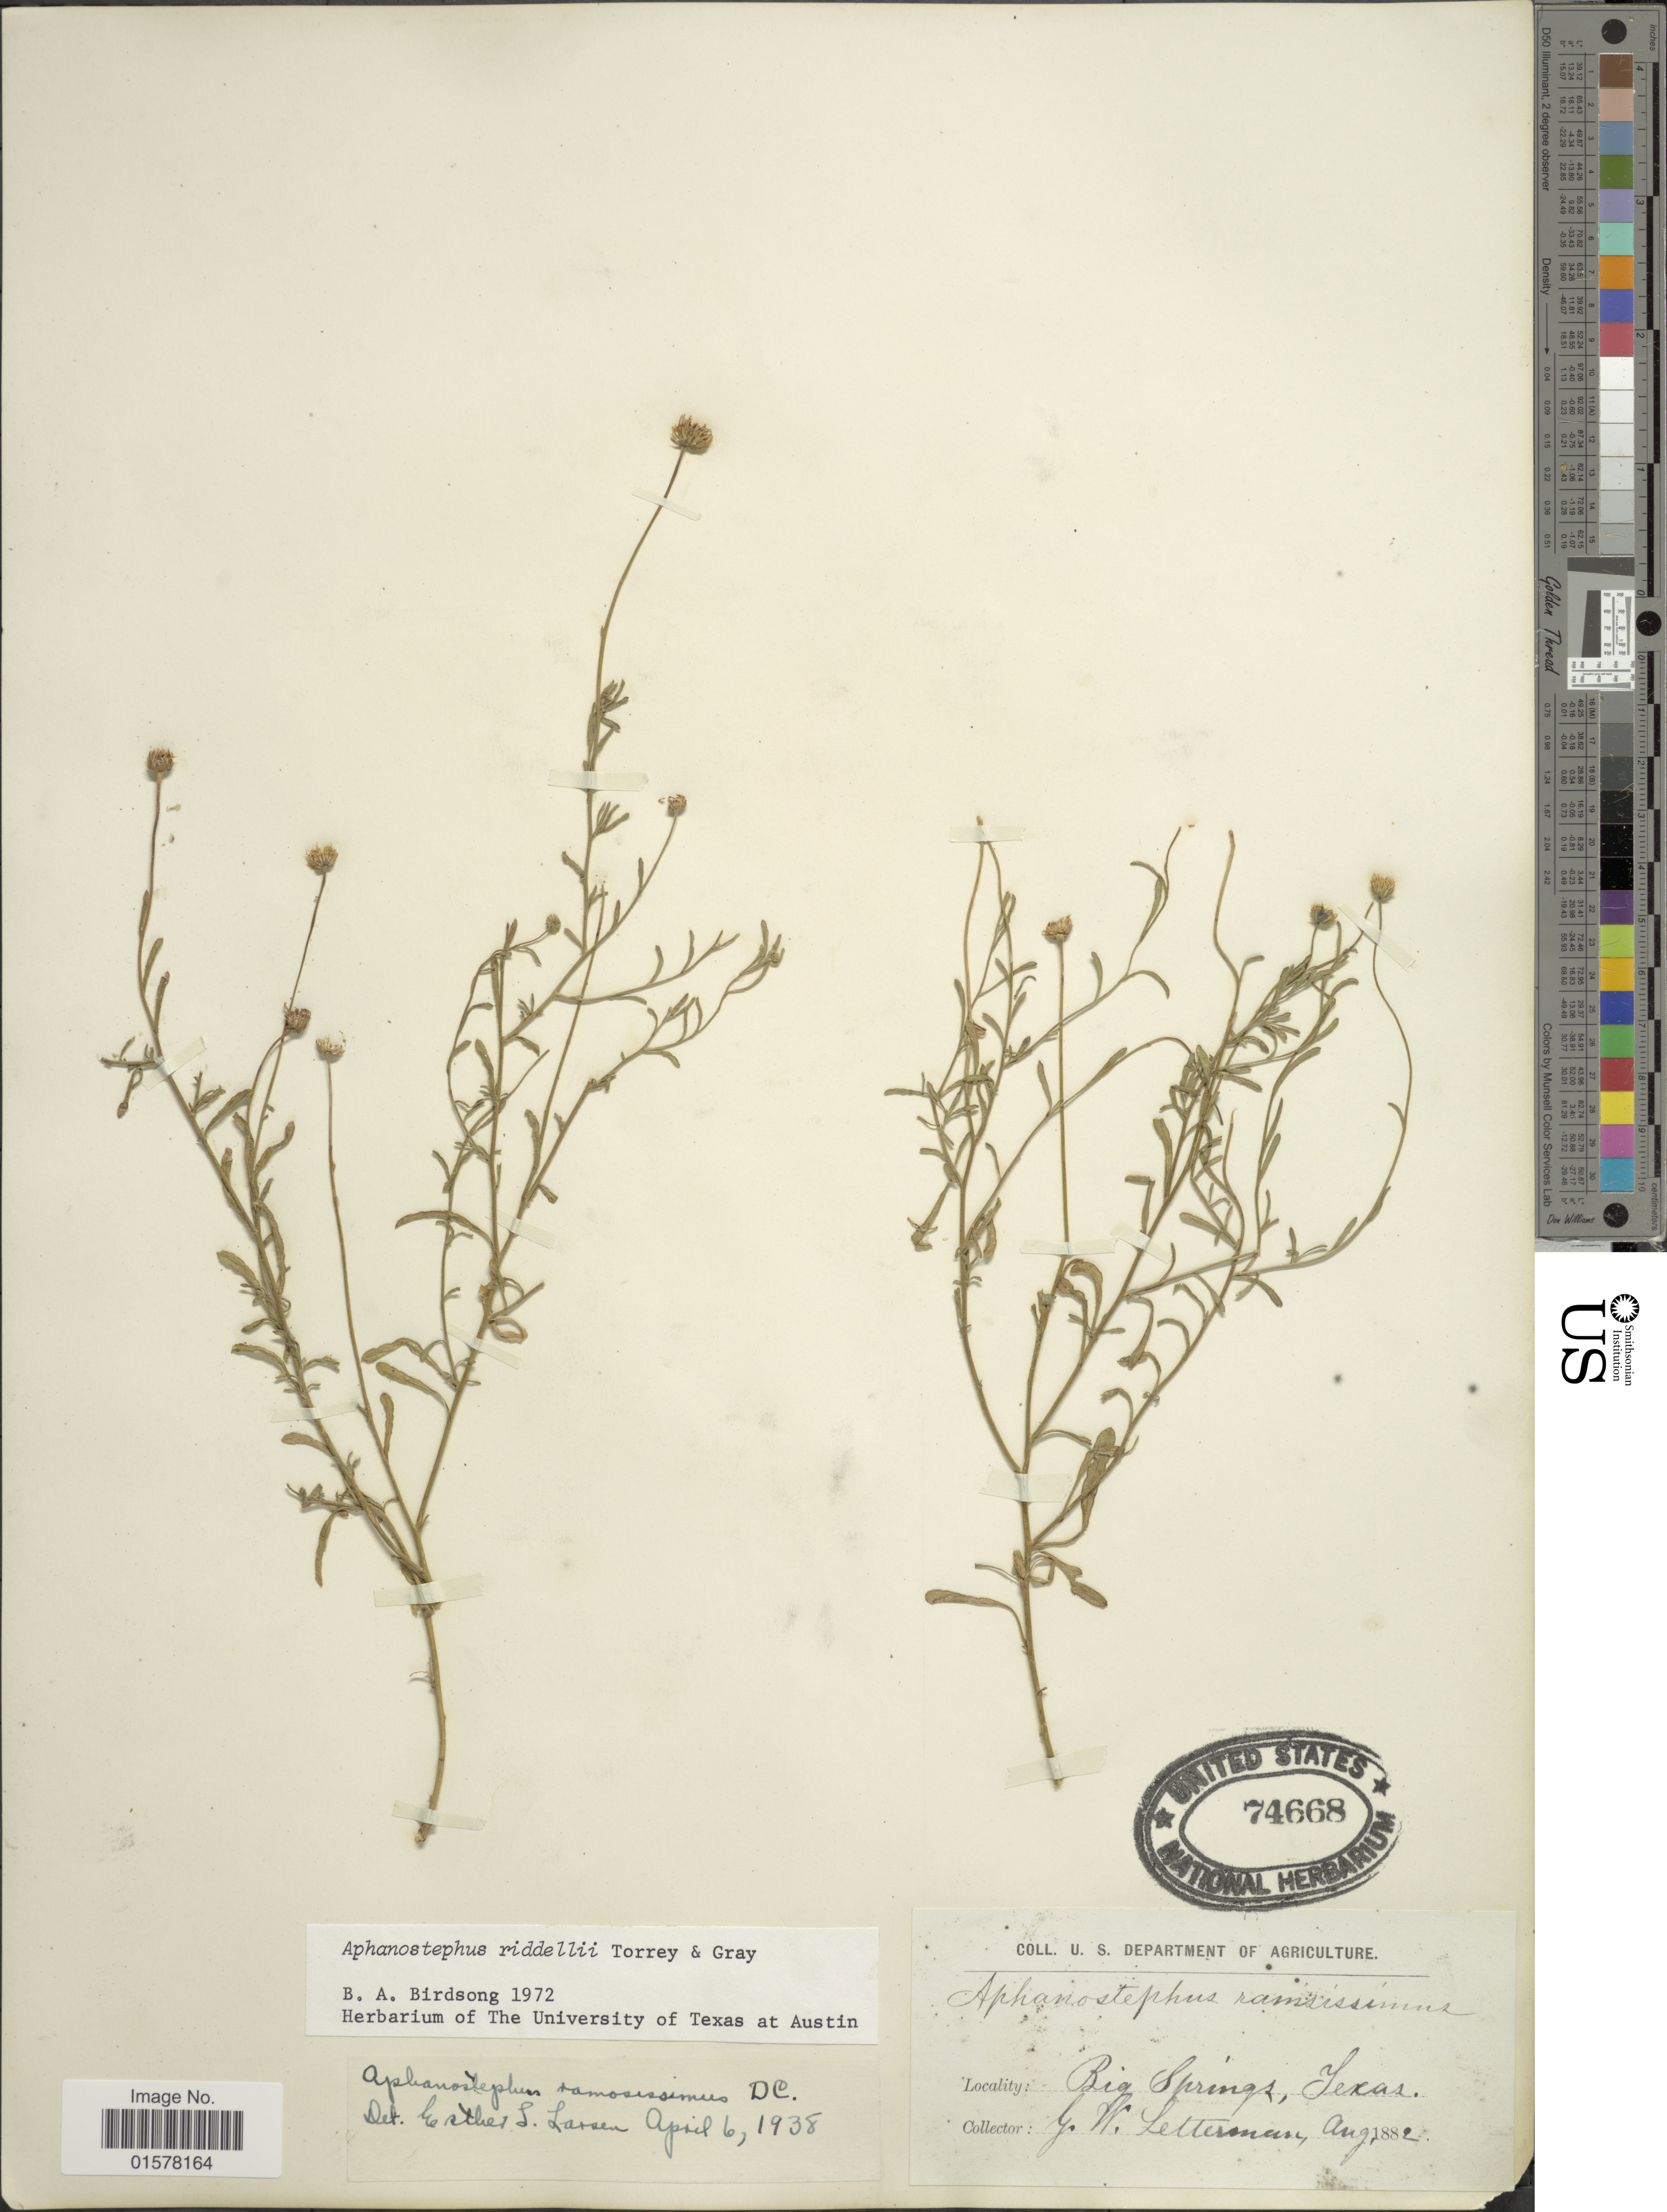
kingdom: Plantae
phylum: Tracheophyta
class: Magnoliopsida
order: Asterales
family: Asteraceae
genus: Aphanostephus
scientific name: Aphanostephus riddellii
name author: Torr. & A. Gray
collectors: G. W. Letterman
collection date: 1882-08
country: United States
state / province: Texas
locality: Big Springs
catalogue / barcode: US 74668